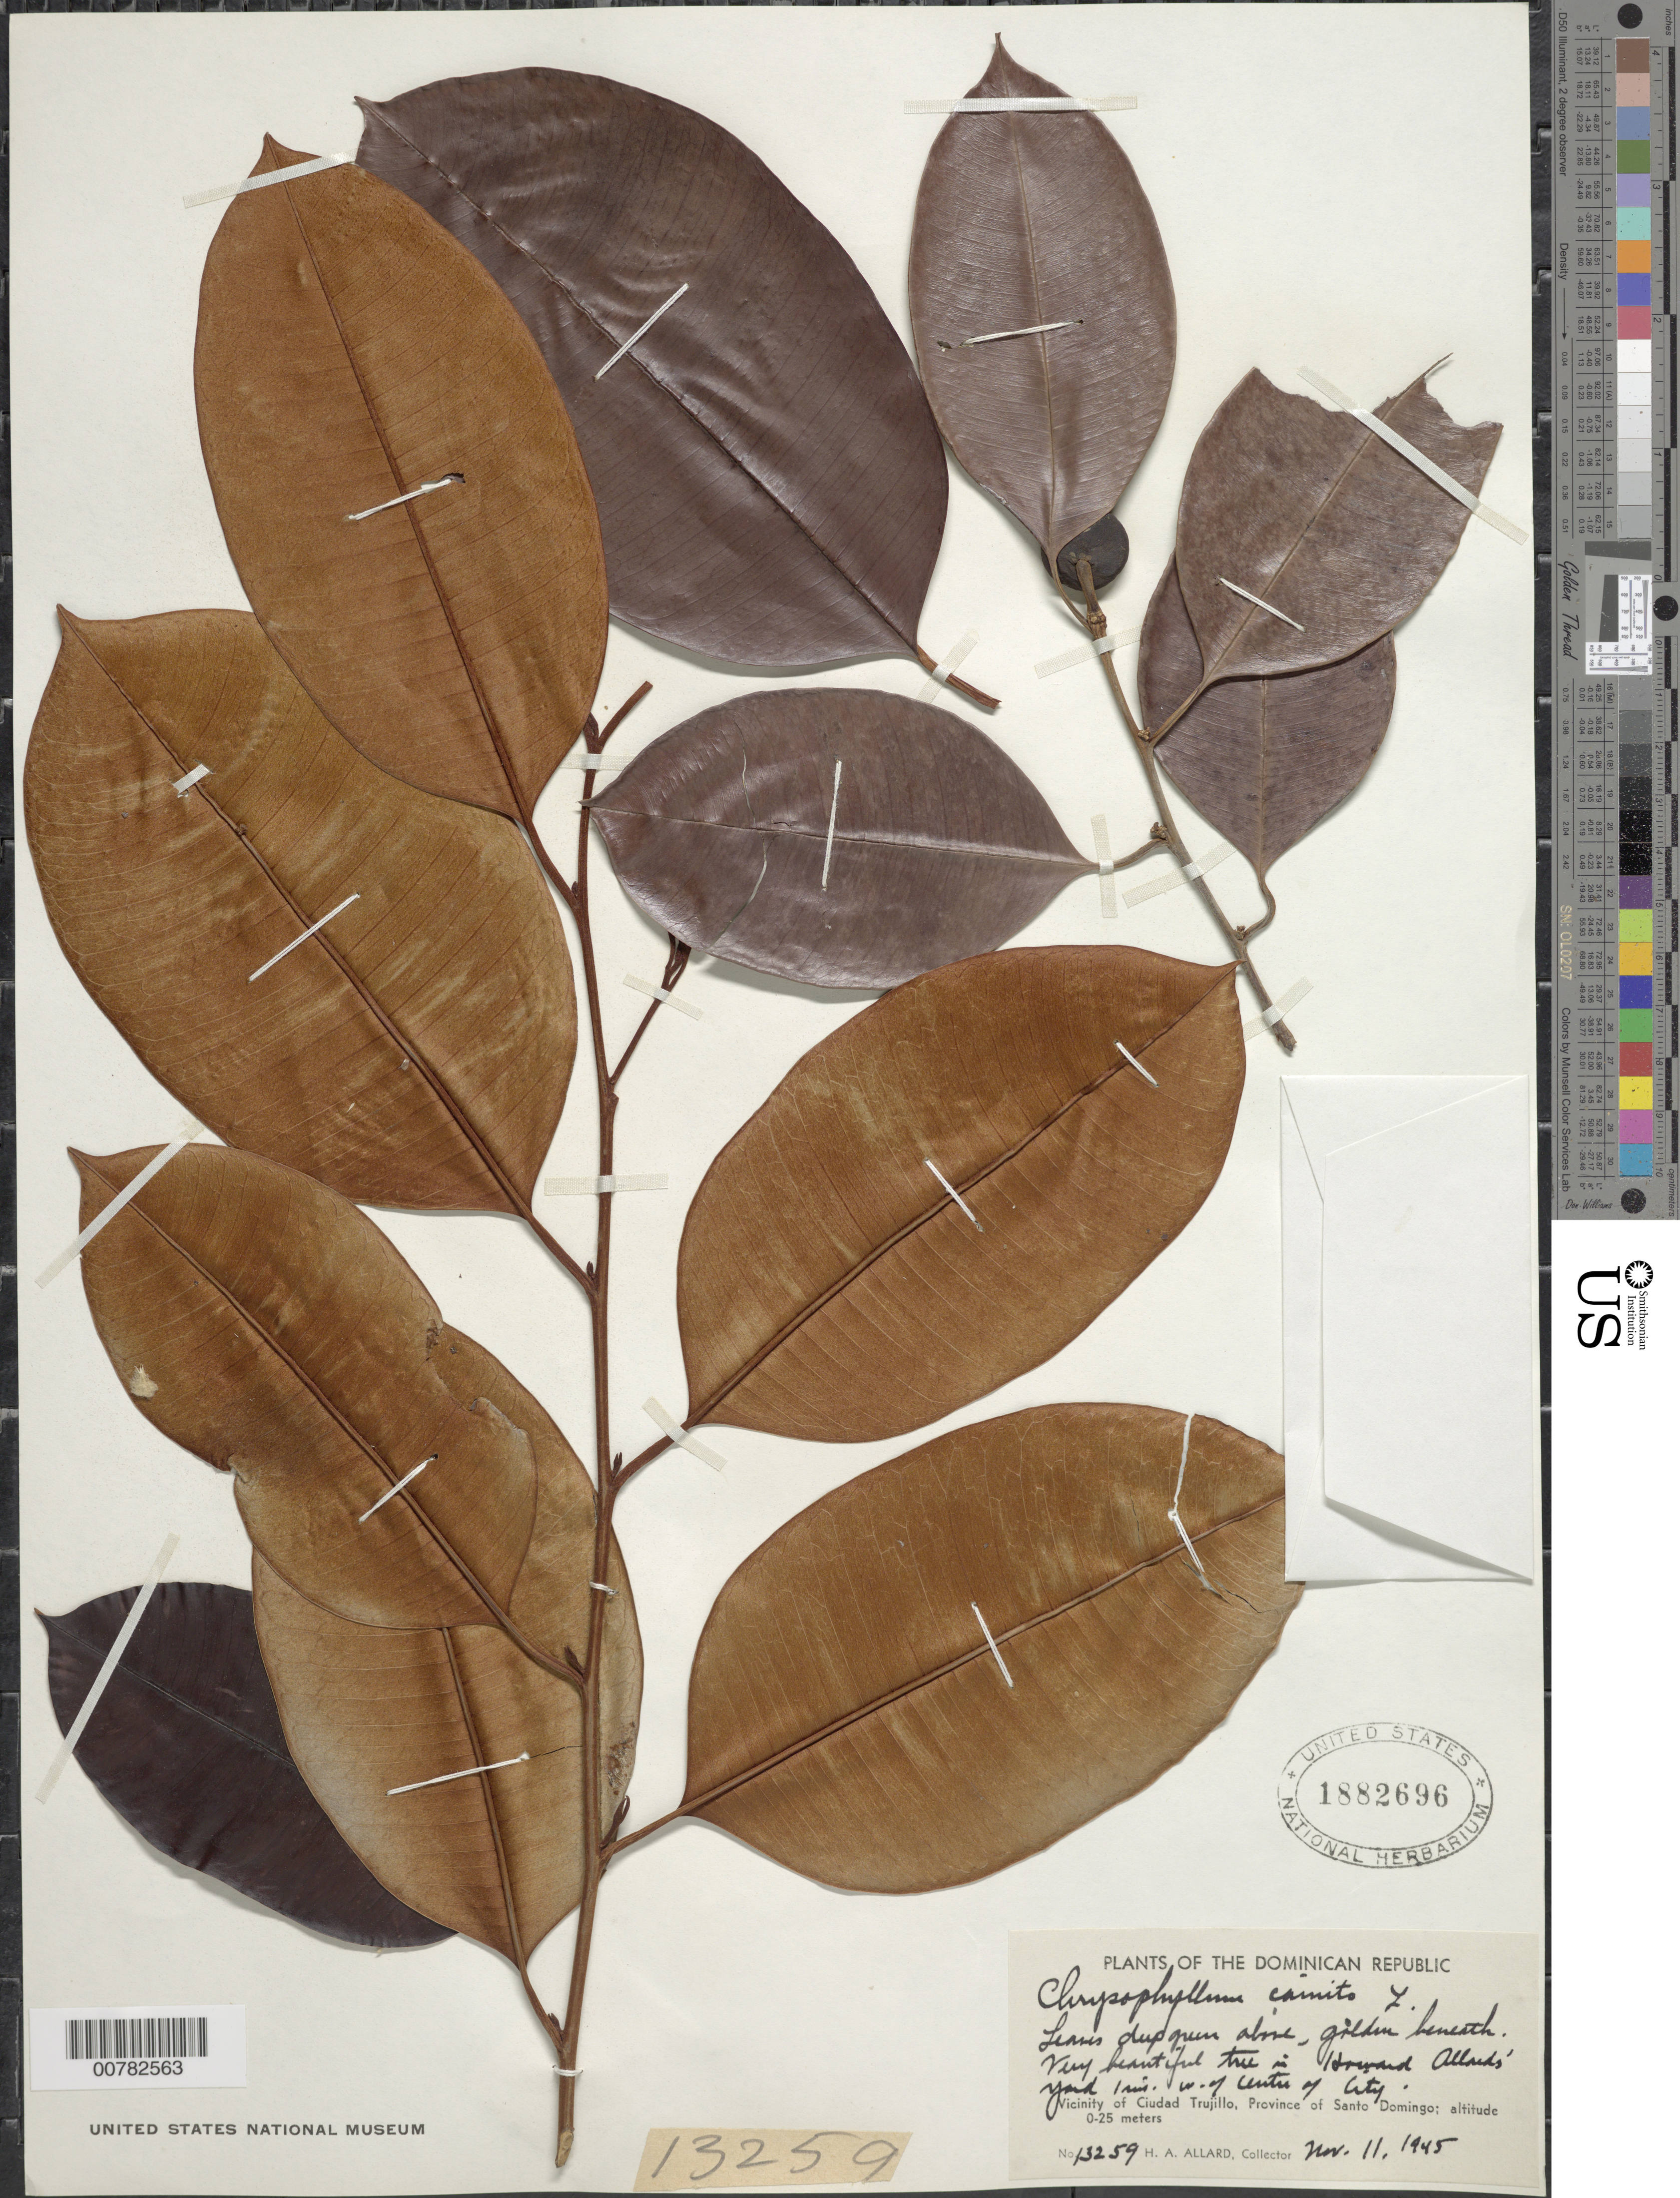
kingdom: Plantae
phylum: Tracheophyta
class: Magnoliopsida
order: Ericales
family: Sapotaceae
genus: Chrysophyllum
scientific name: Chrysophyllum cainito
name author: L.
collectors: H. A. Allard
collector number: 13259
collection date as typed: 11 Nov 1945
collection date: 1945-11-11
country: Dominican Republic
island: Hispaniola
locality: Province of Santo Domingo, vicinity of Ciudad Trujillo, in Howard Allard's yard, 1 mile W of Center of City.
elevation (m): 0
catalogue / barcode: US 1882696